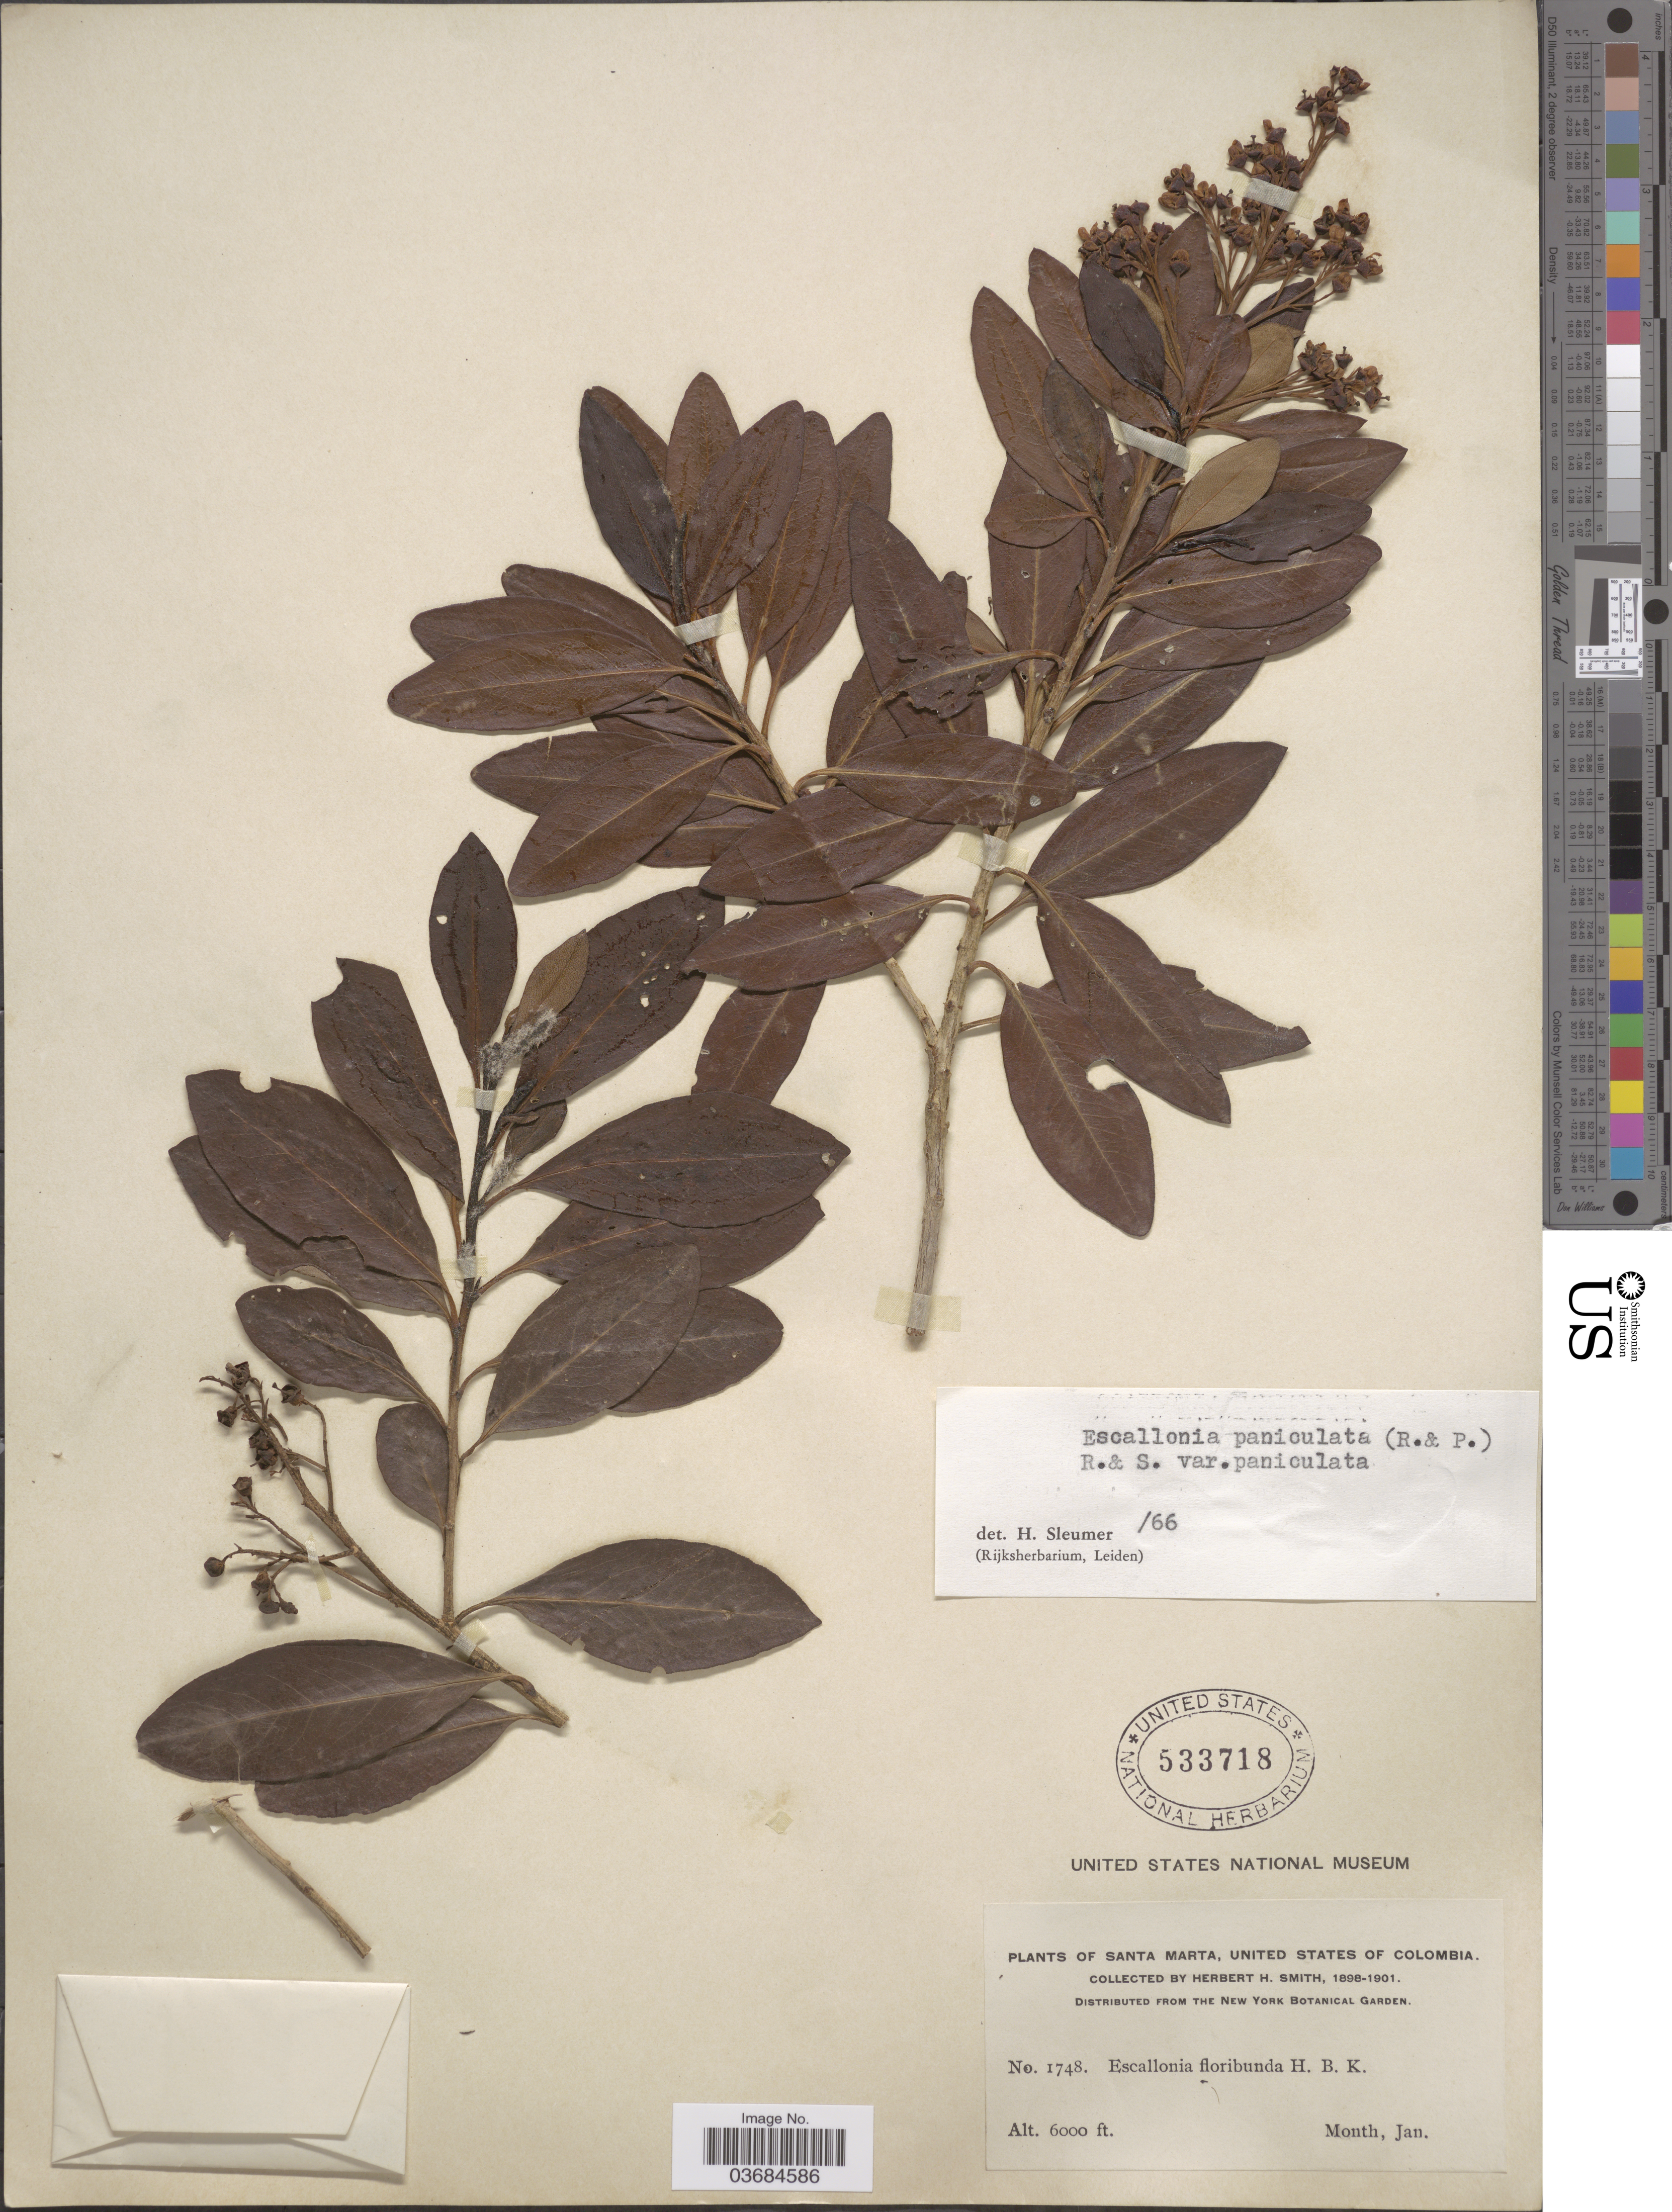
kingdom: Plantae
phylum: Tracheophyta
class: Magnoliopsida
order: Escalloniales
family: Escalloniaceae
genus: Escallonia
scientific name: Escallonia paniculata var. paniculata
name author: (Ruiz & Pav.) Roem. & Schult.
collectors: Herbert H. Smith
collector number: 1748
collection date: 1898-01/1901-01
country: Colombia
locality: Santa Marta, United States of Colombia.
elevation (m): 1829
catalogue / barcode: US 533718